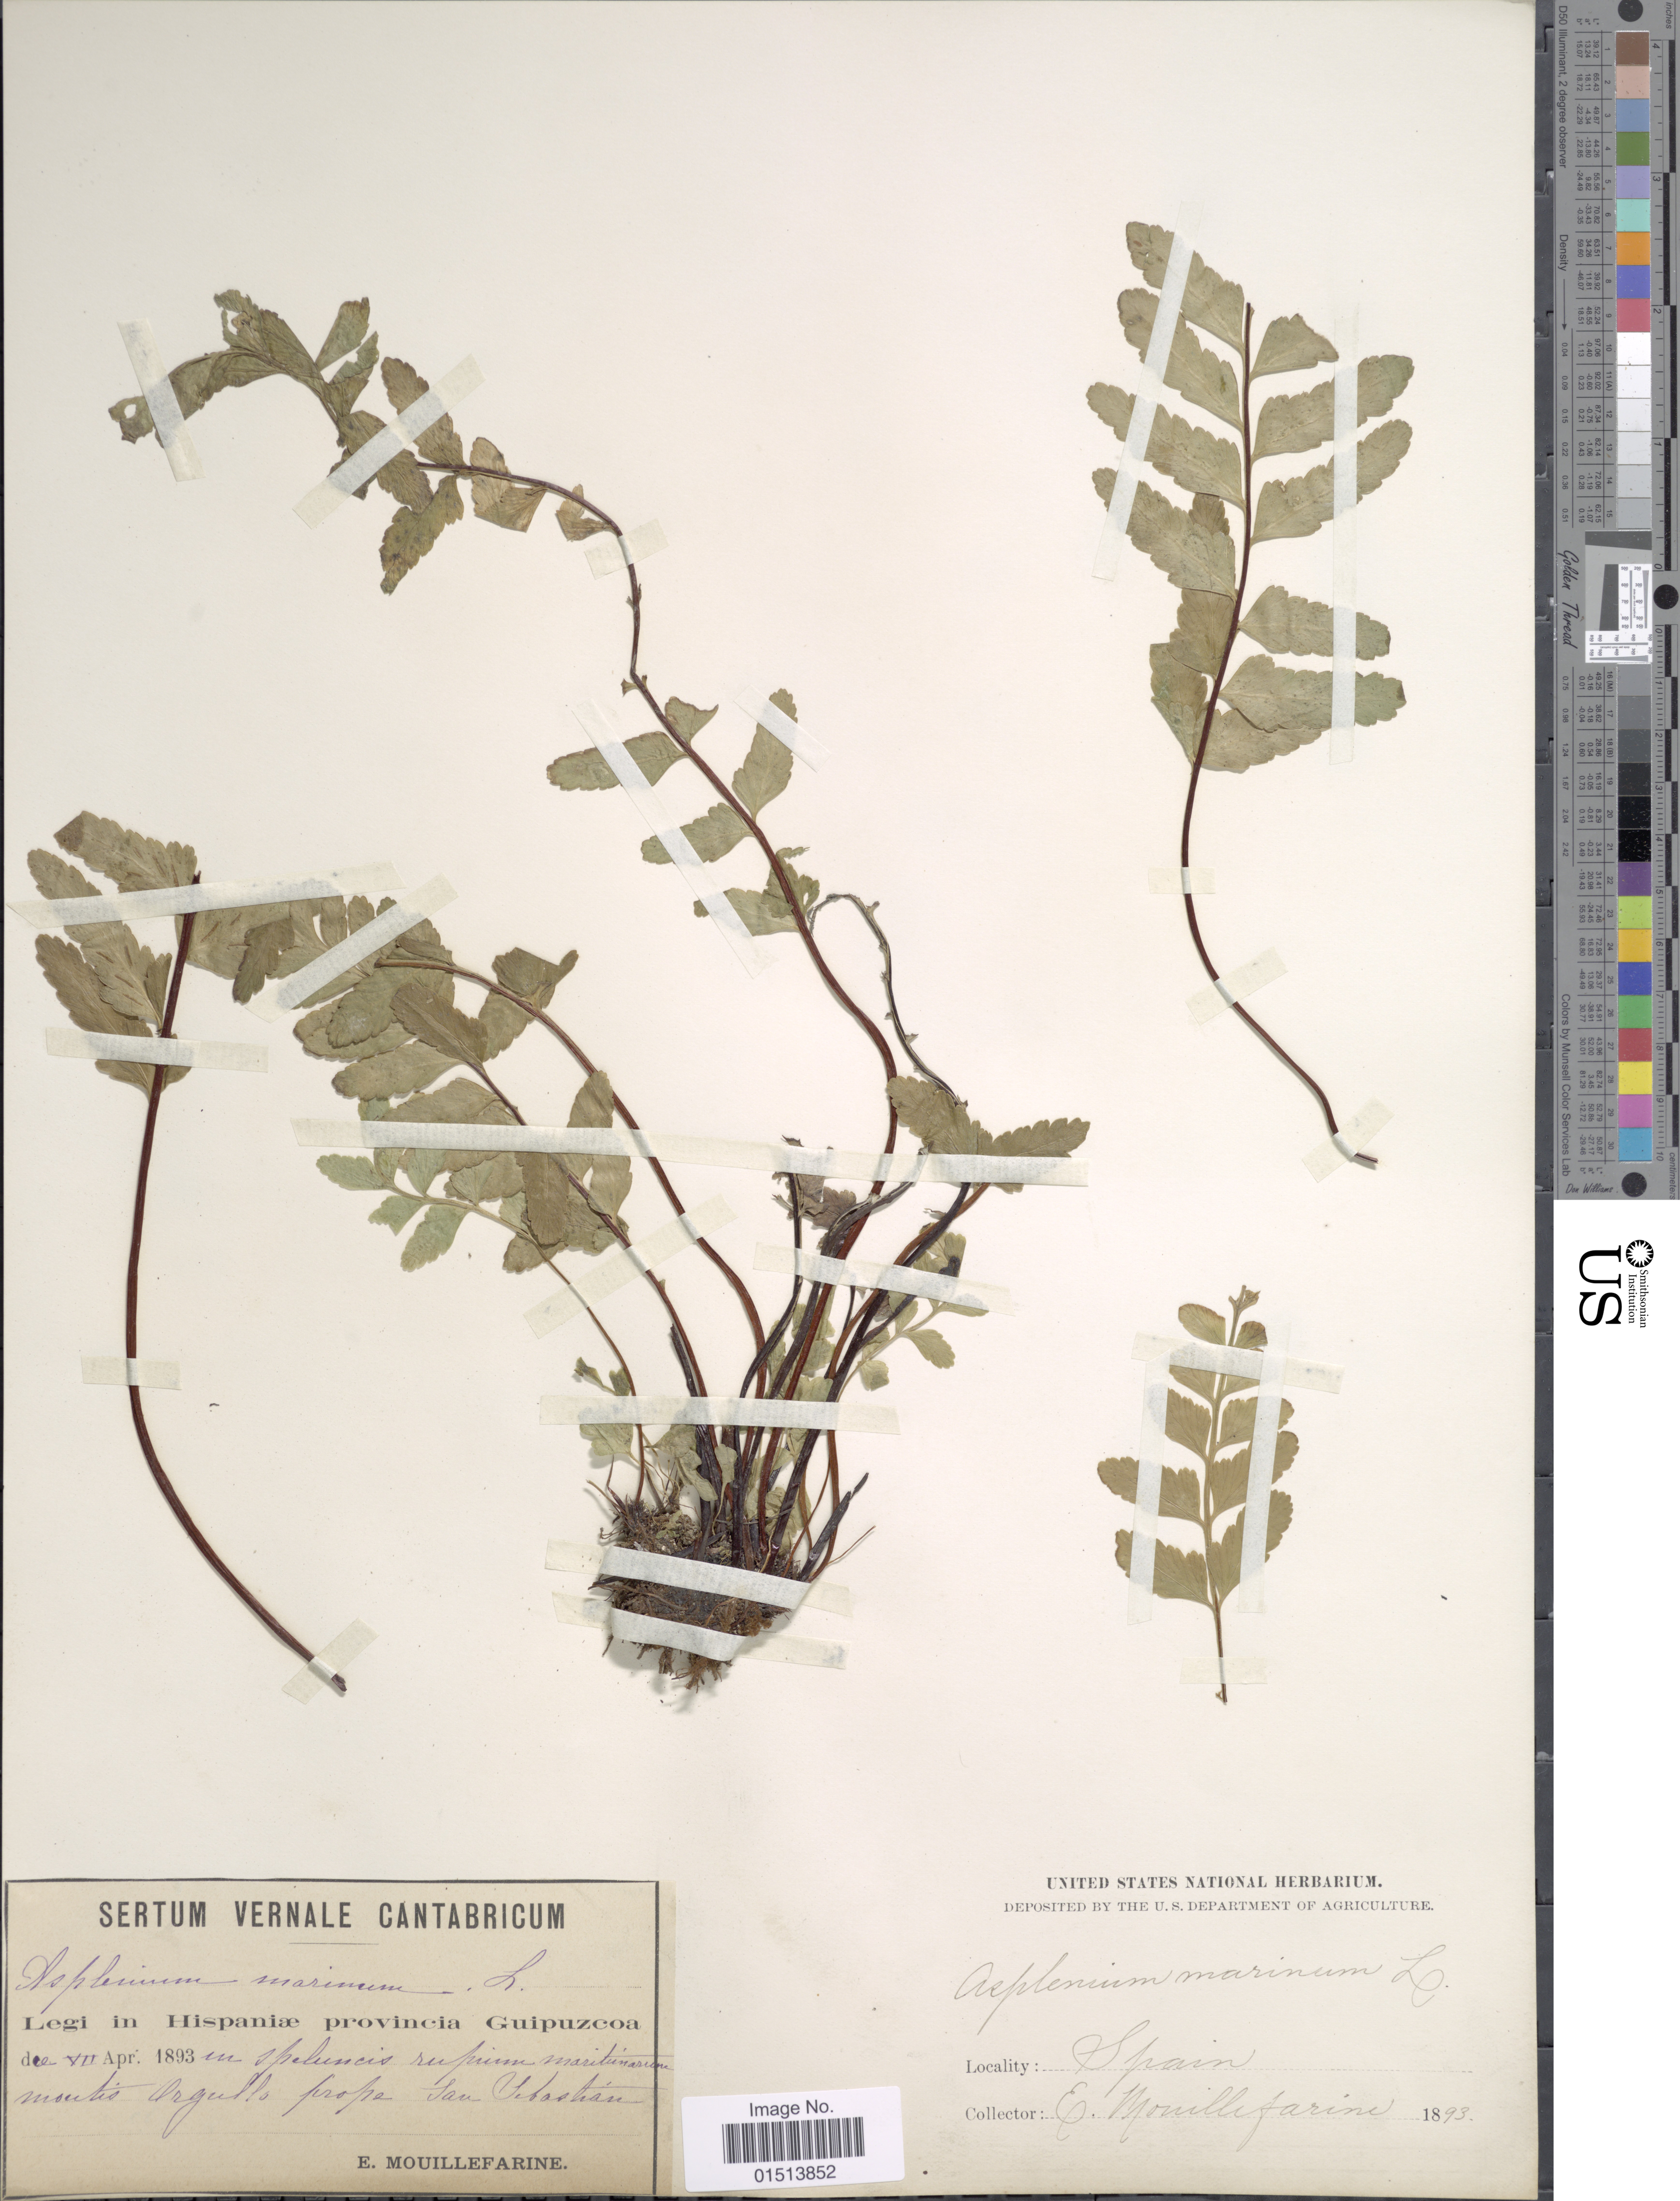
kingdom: Plantae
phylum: Tracheophyta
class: Polypodiopsida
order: Polypodiales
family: Aspleniaceae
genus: Asplenium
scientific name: Asplenium marinum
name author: L.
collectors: E. Mouillefarine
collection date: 1893-04-07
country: Spain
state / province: Erkidegoa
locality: Provincia Guipuzcoa, in speluncis rupium maritienarum. Montis orgullo prope San Sebastian.